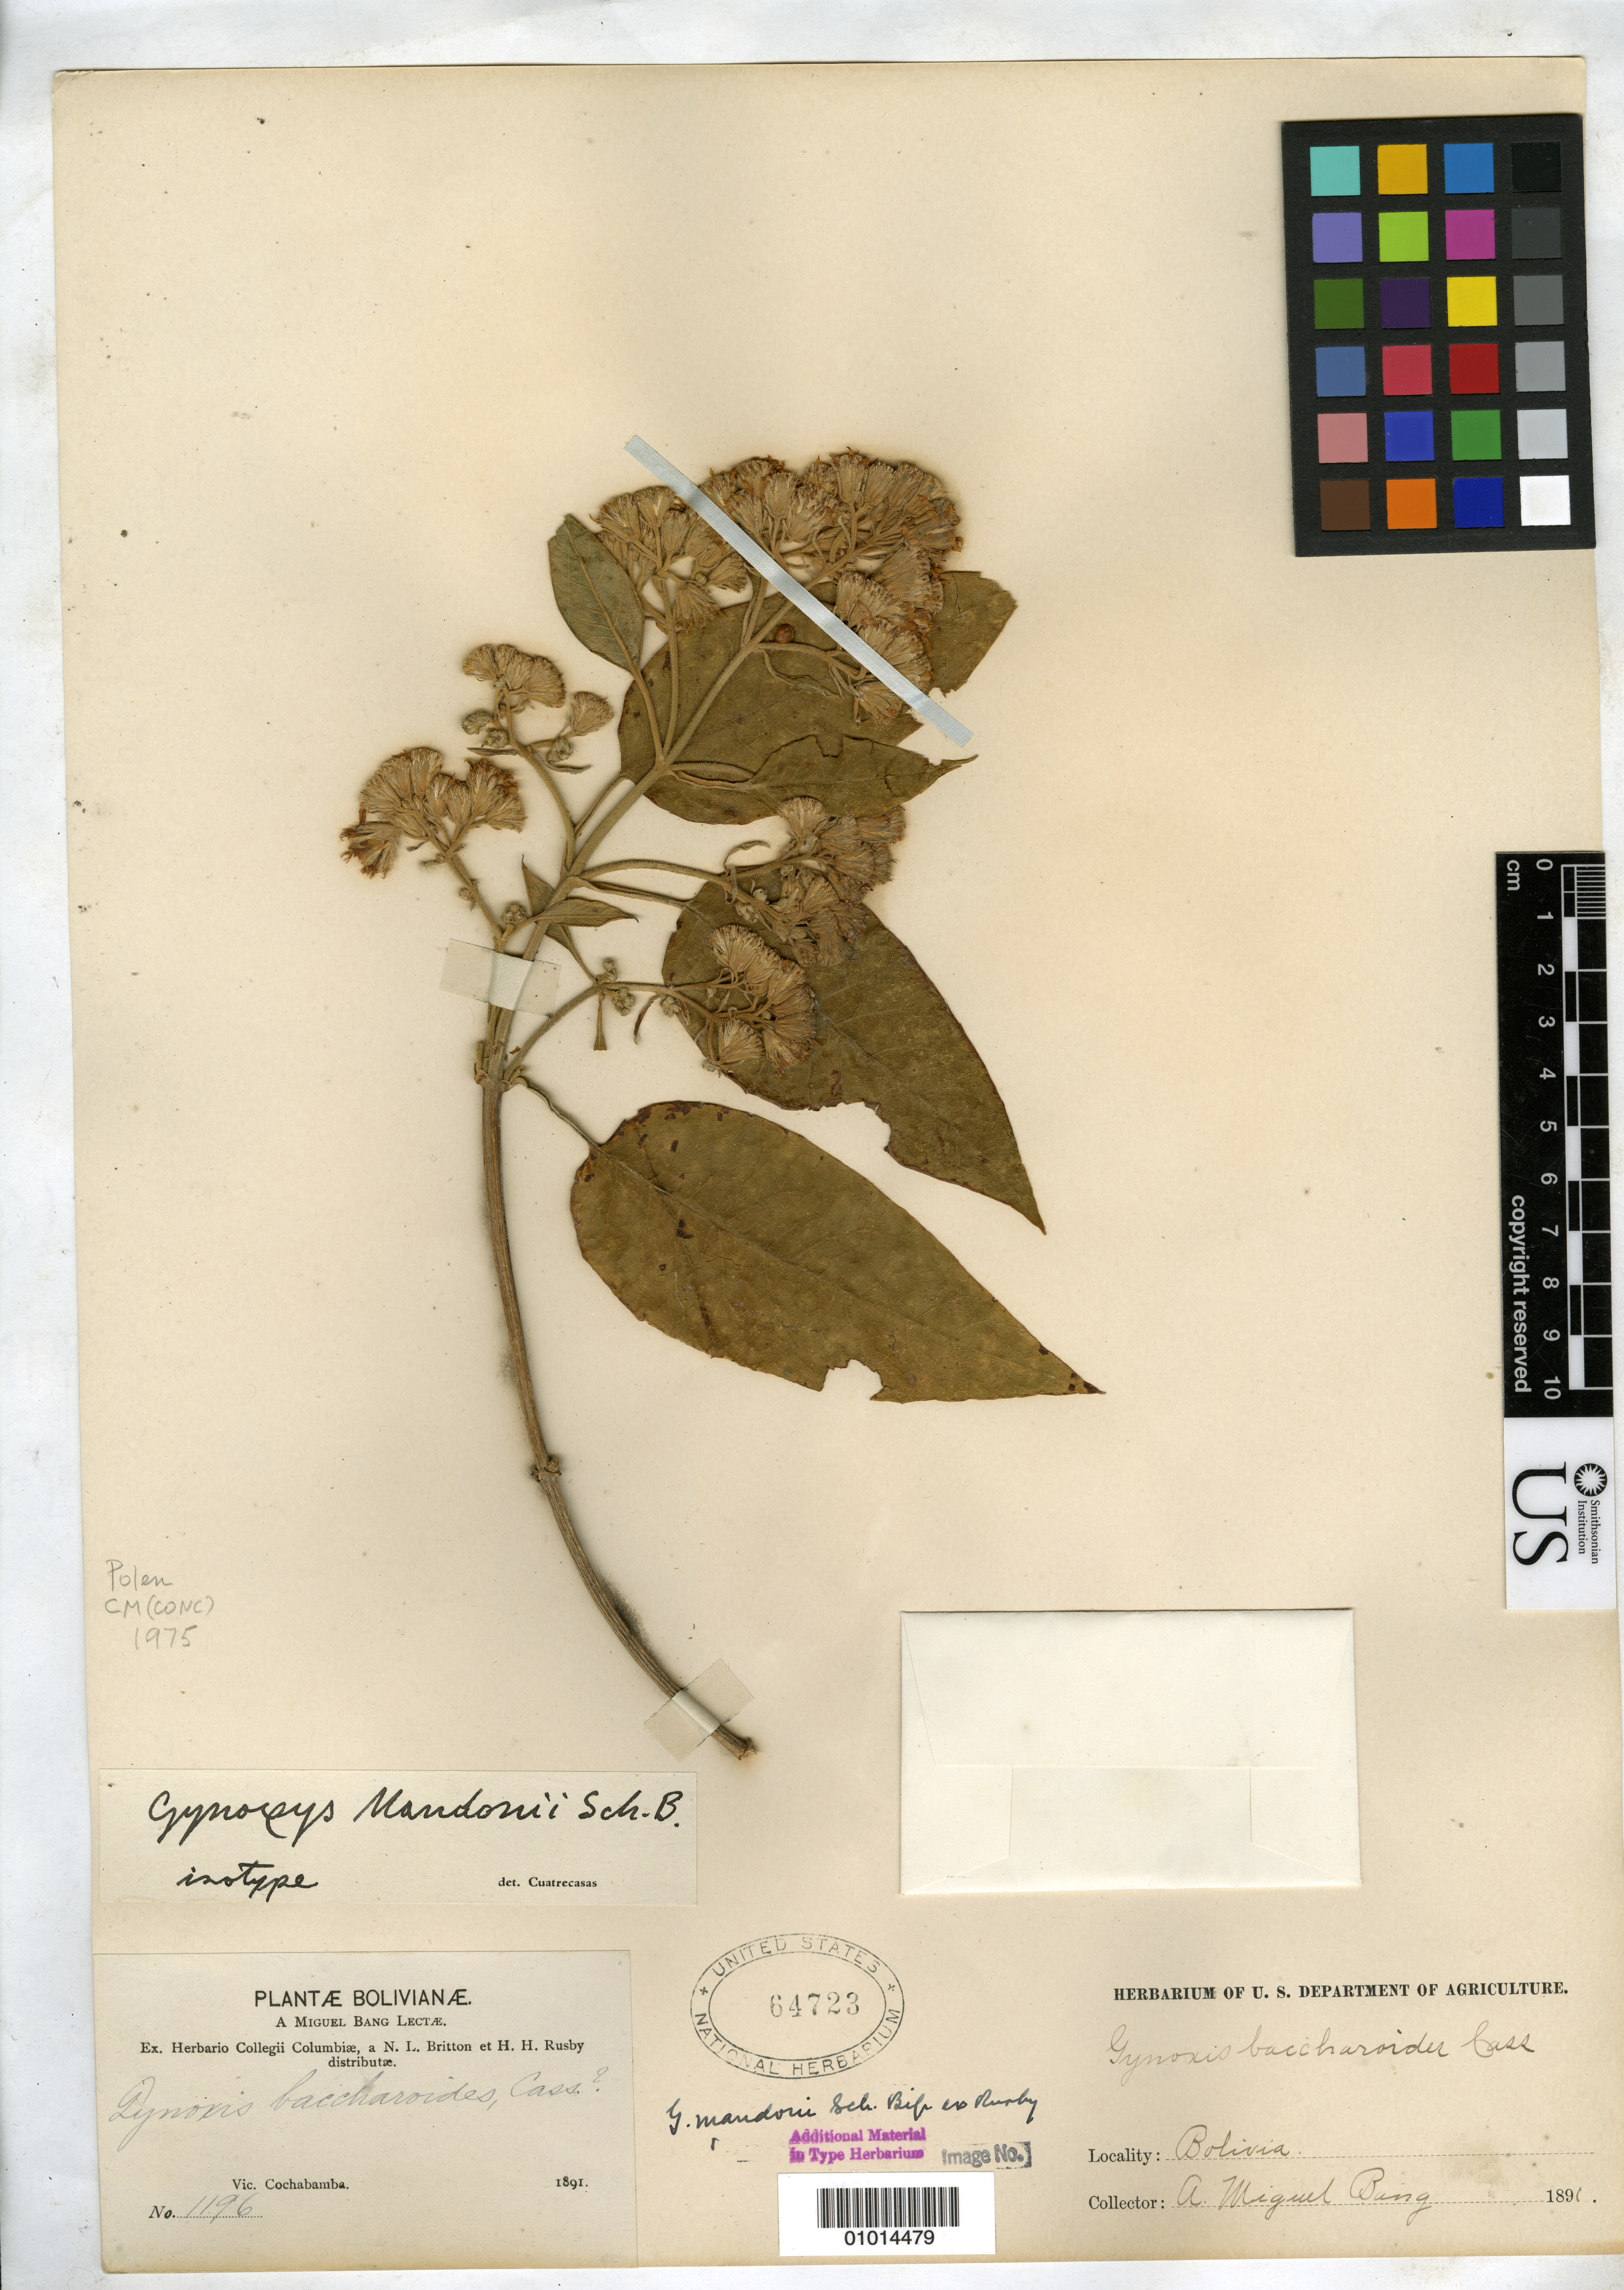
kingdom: Plantae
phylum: Tracheophyta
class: Magnoliopsida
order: Asterales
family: Asteraceae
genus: Gynoxys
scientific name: Gynoxys mandonii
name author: Sch. Bip. ex Rusby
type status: Isosyntype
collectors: M. Bang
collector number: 1196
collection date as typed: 1891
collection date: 1891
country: Bolivia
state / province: Cochabamba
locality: Vic. Cochabamba.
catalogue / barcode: US 64723